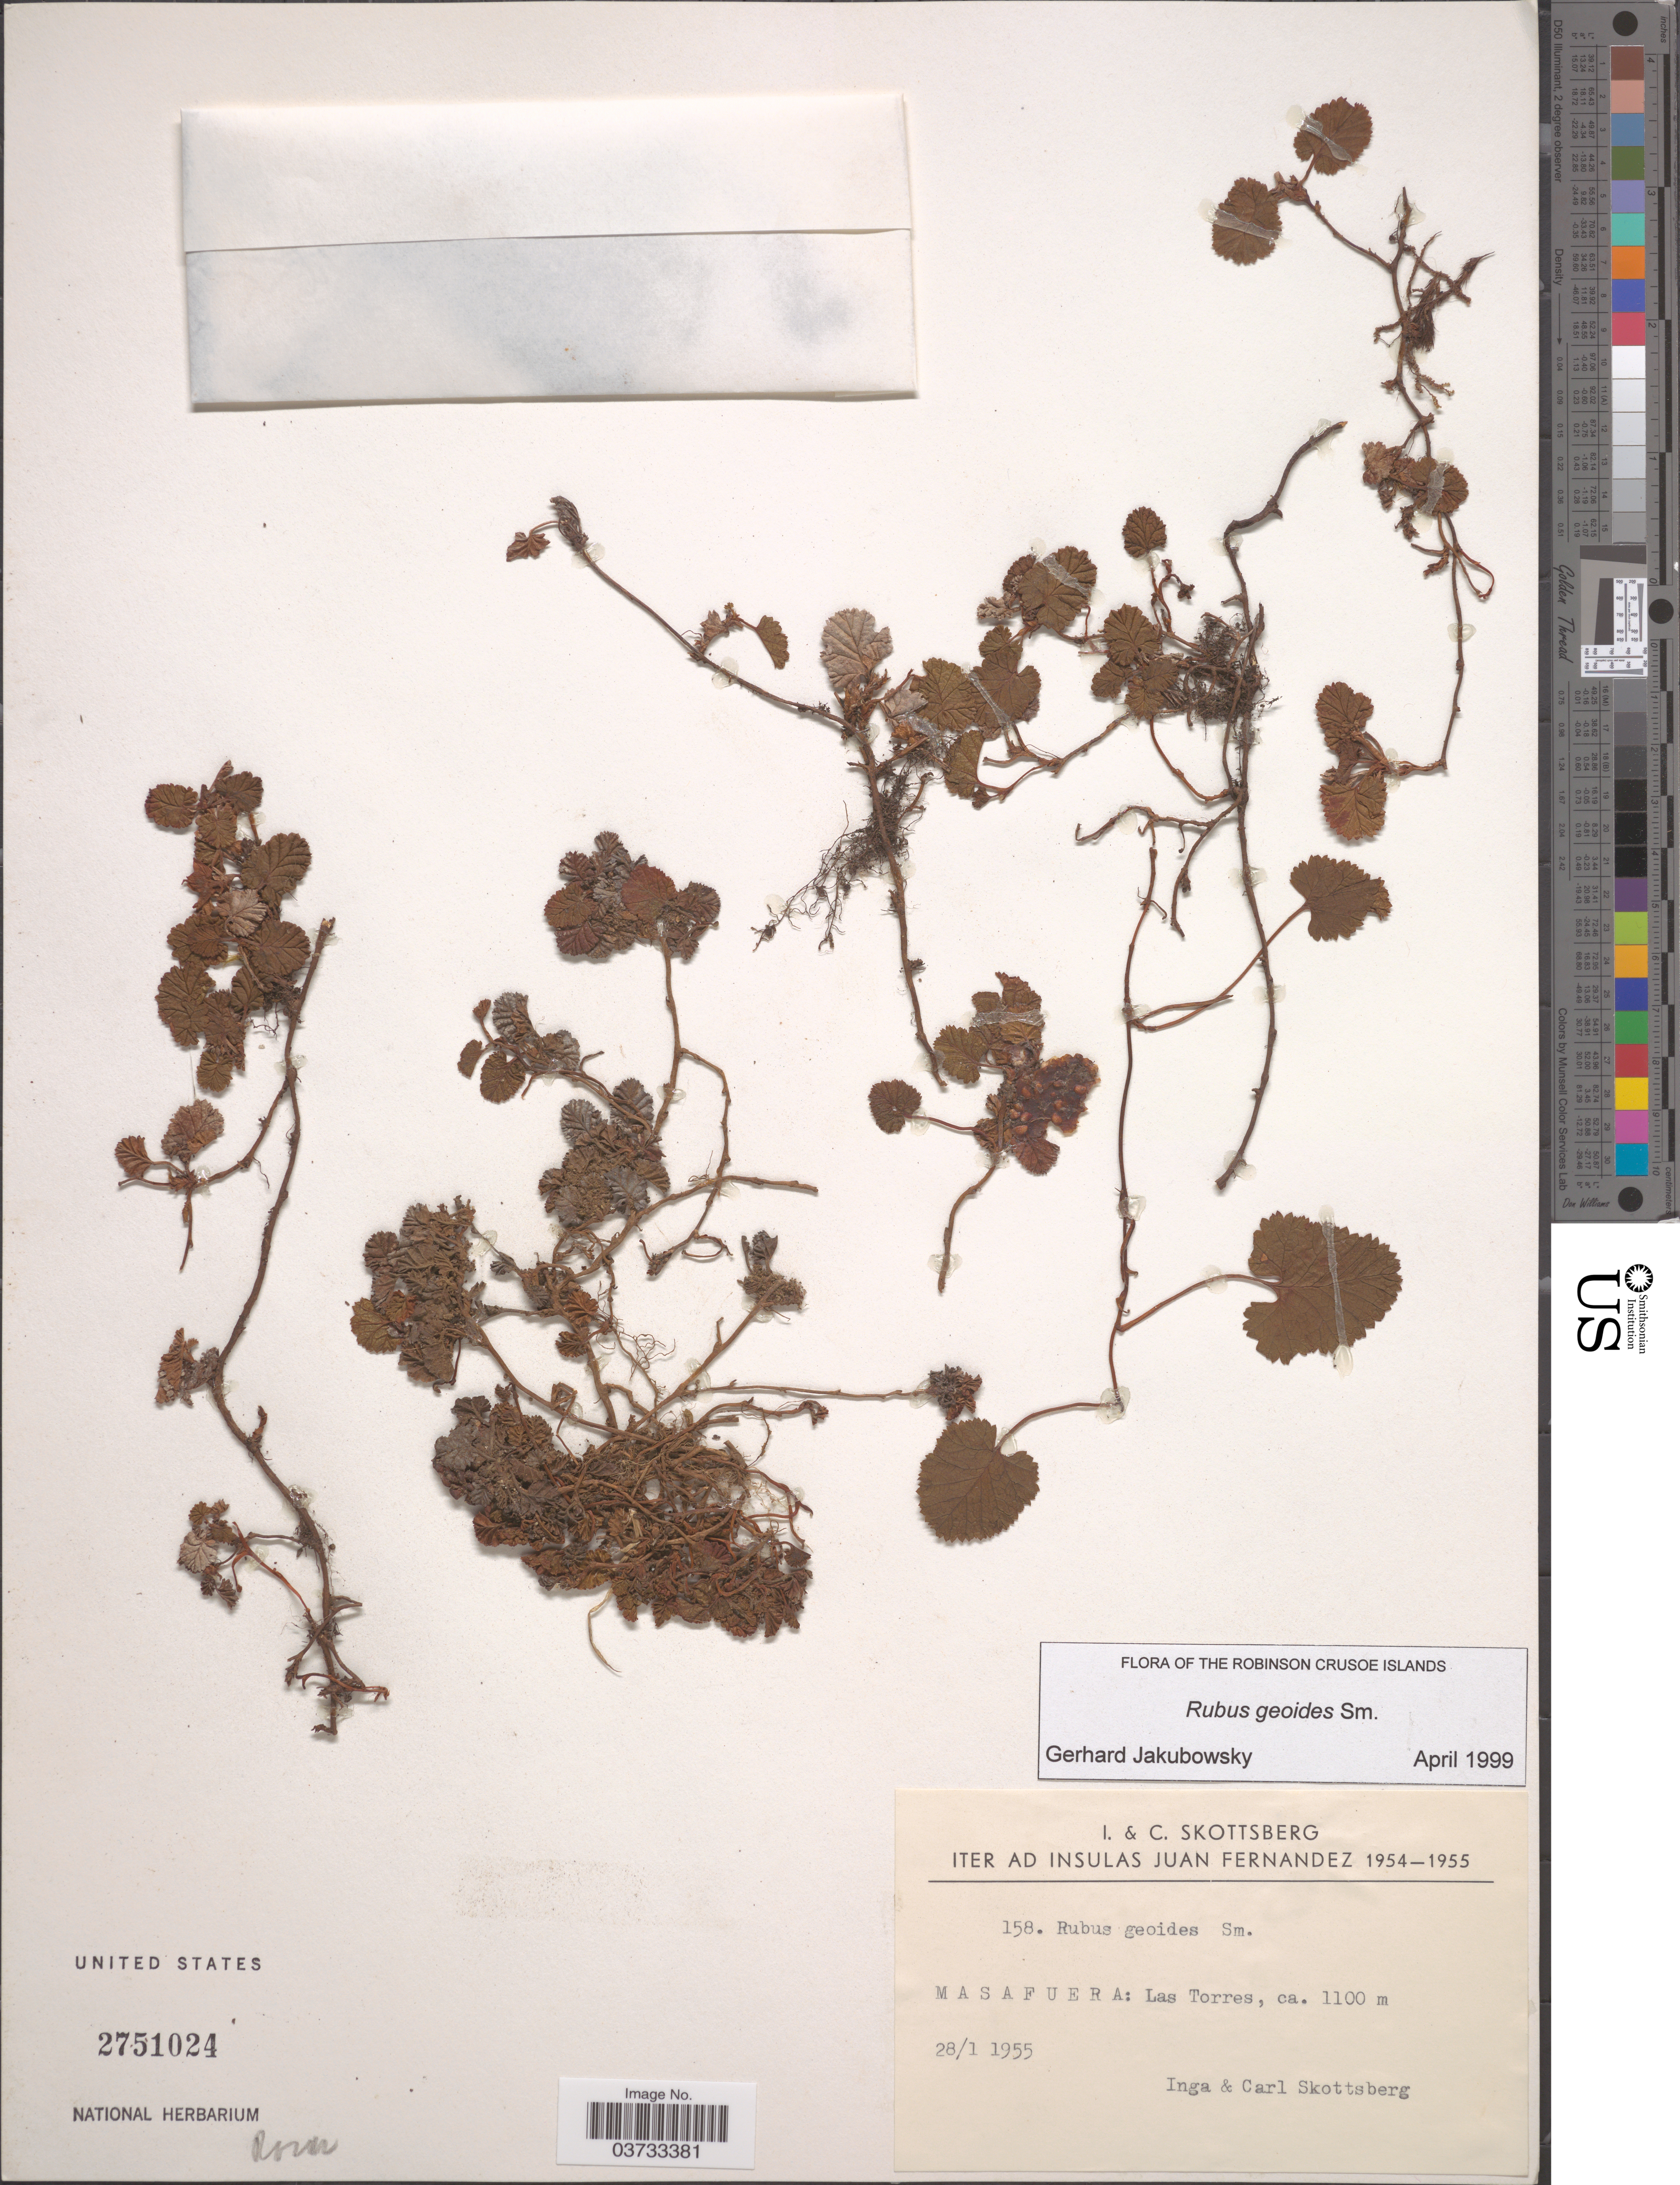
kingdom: Plantae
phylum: Tracheophyta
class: Magnoliopsida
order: Rosales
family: Rosaceae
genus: Rubus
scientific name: Rubus geoides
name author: Sm.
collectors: I. Skottsberg & C. Skottsberg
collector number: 158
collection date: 1955-01-28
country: Chile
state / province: Valparaíso (V)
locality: Masafuera: Las Torres.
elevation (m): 1100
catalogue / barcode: US 2751024